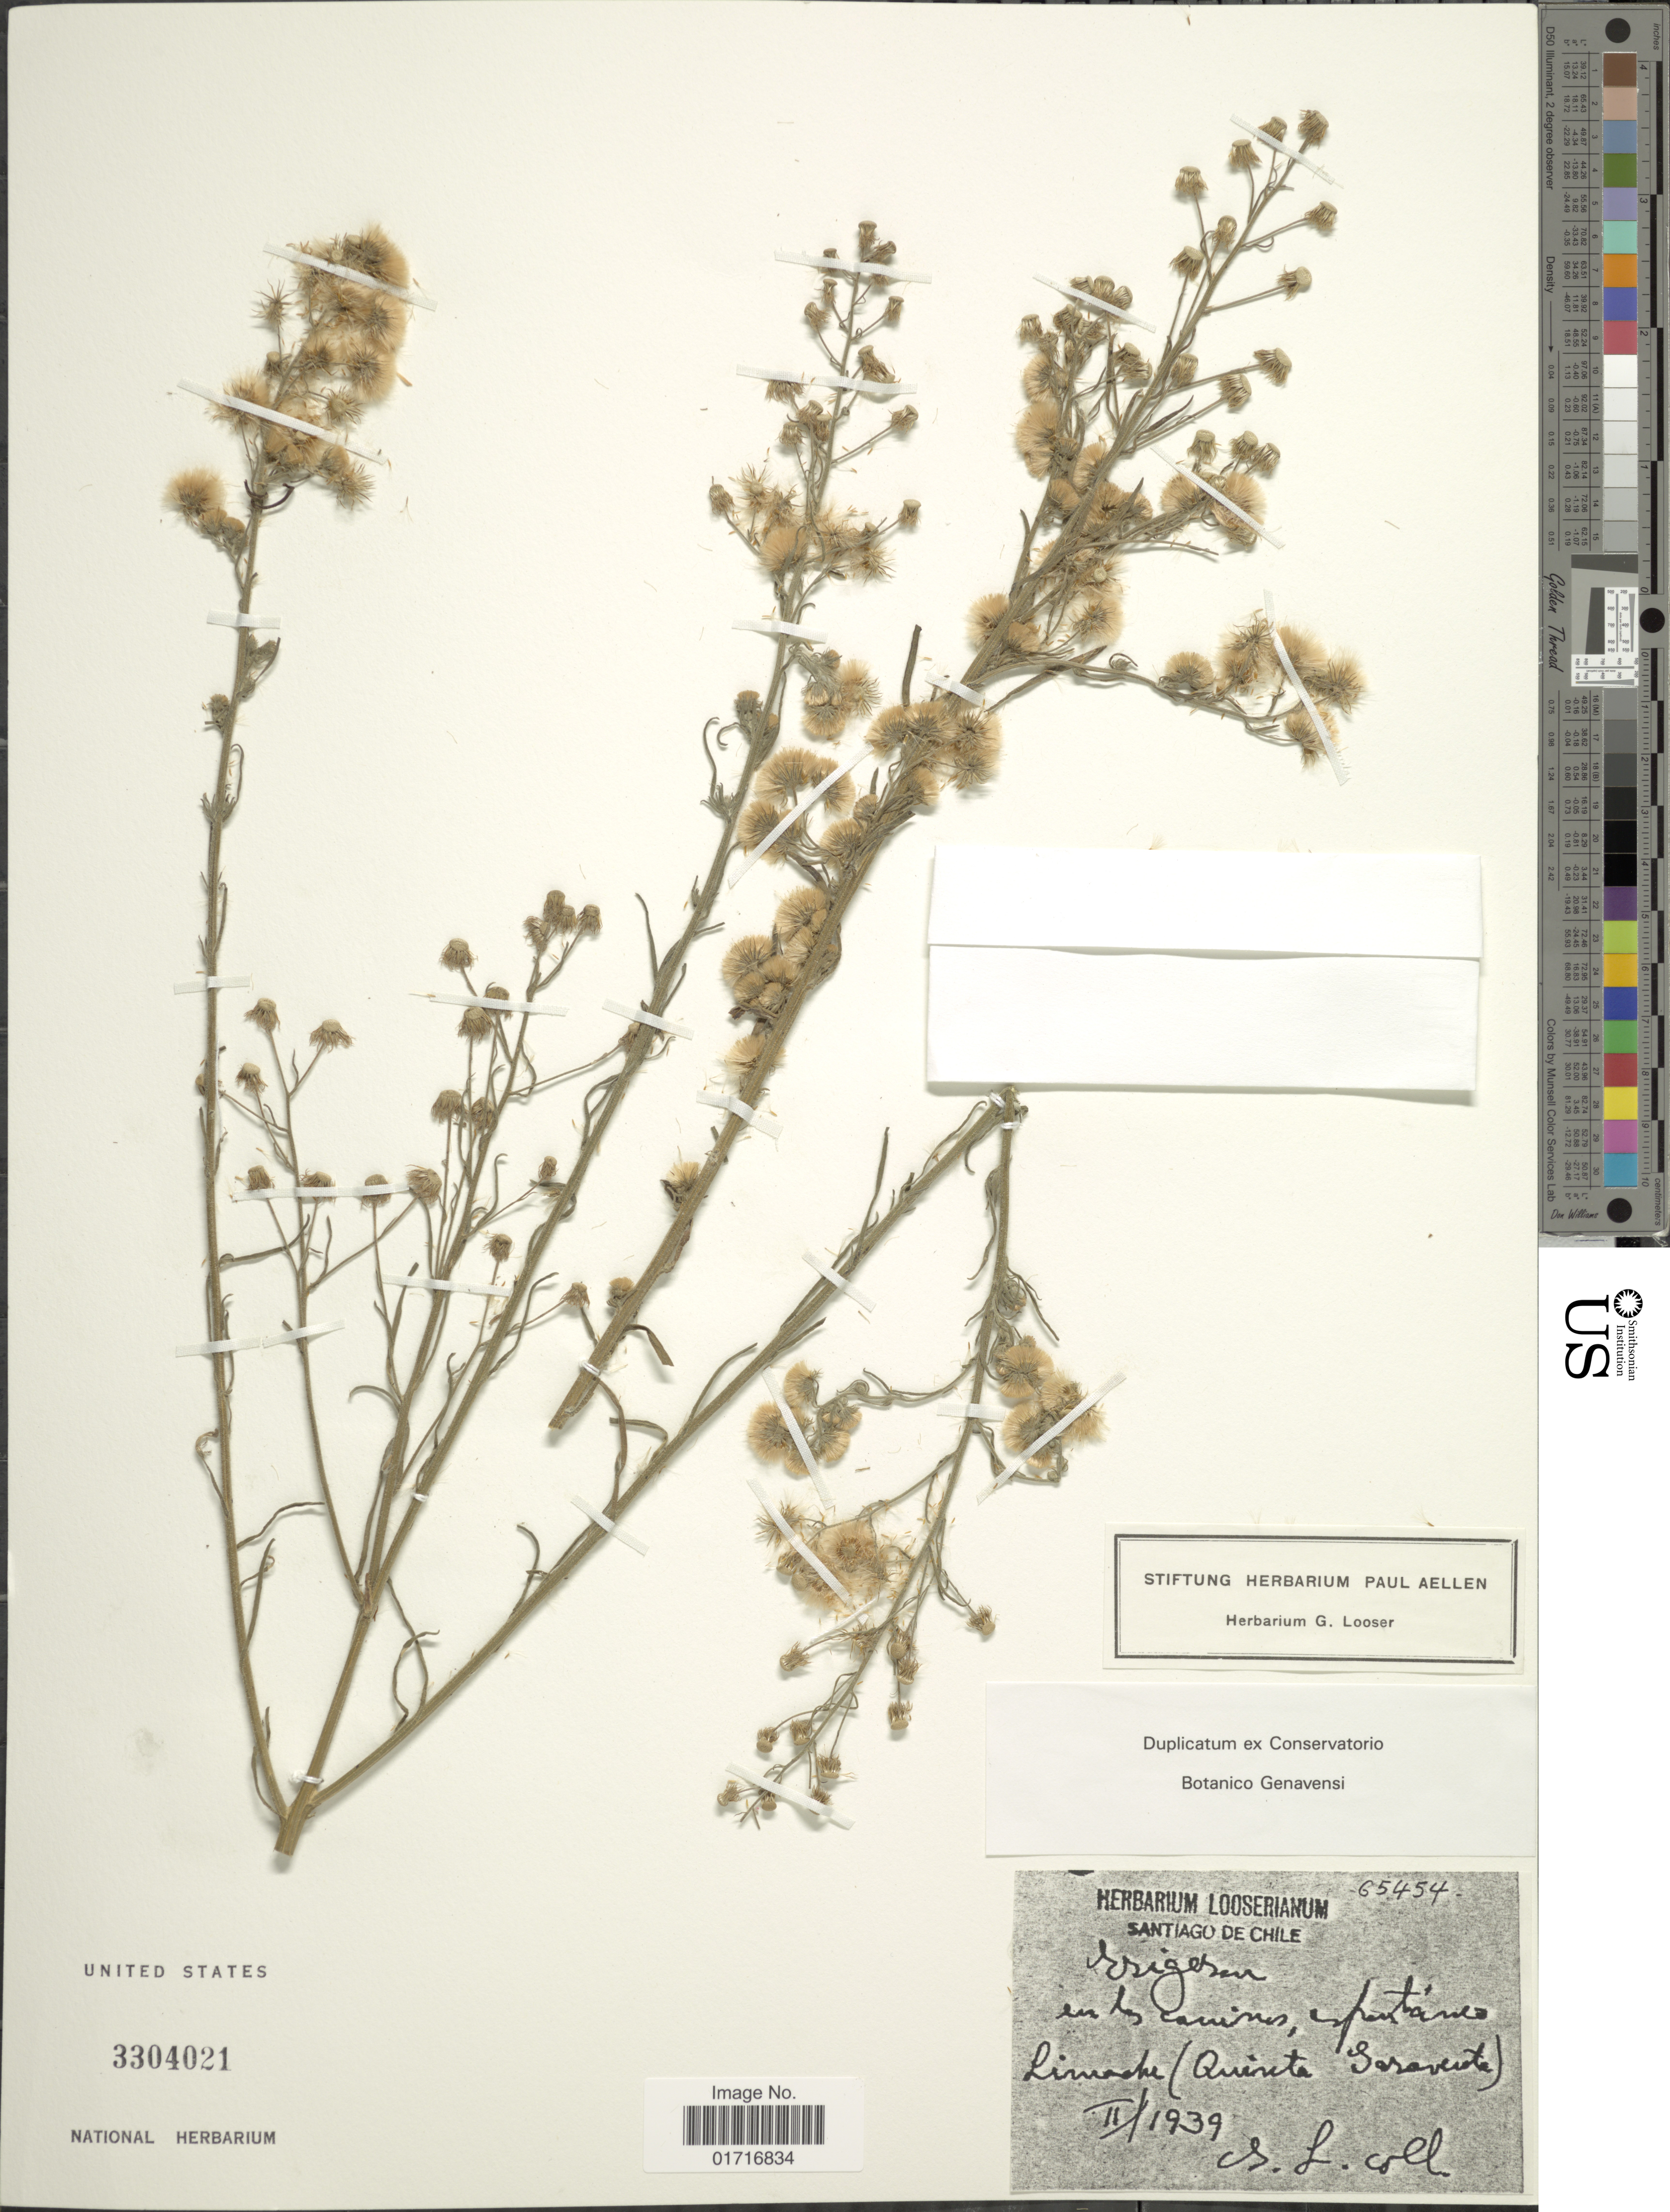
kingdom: Plantae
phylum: Tracheophyta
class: Magnoliopsida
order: Asterales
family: Asteraceae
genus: Conyza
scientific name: Conyza bonariensis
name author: (L.) Cronq.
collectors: G. Looser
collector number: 65454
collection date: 1939-02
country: Chile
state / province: Valparaiso (V)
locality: Limache (Quinta Saraventa).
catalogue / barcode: US 3304021